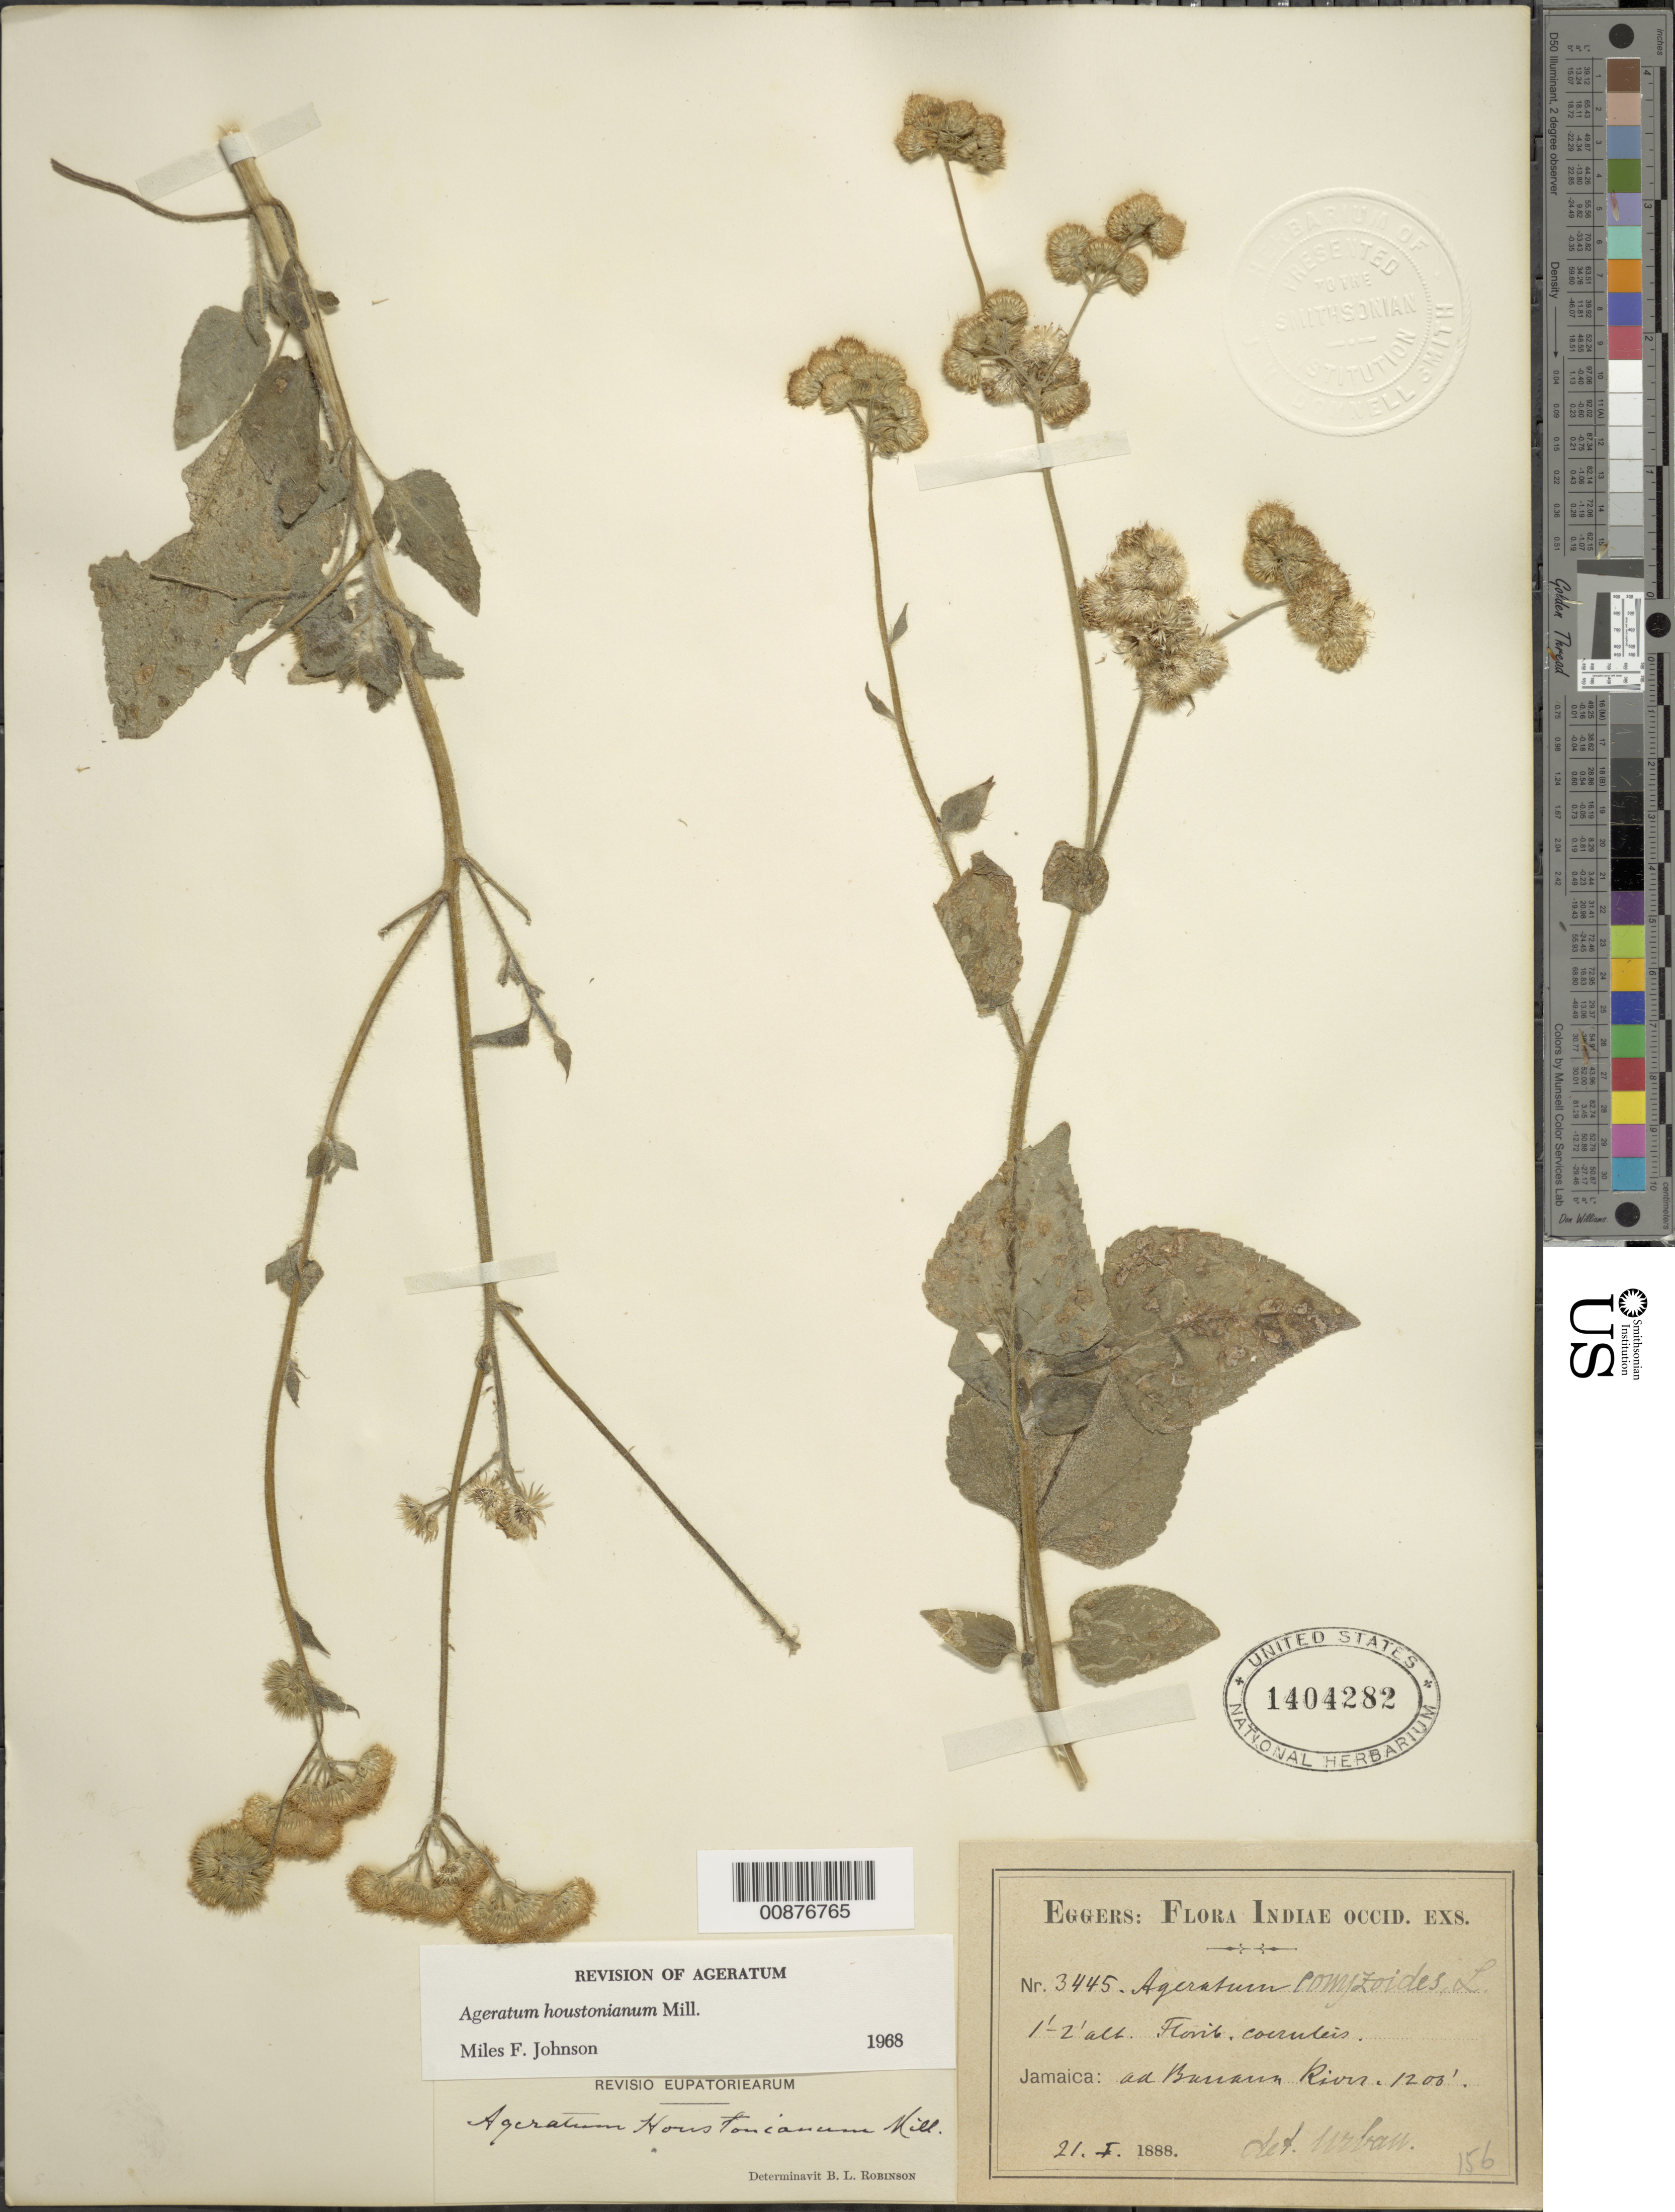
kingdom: Plantae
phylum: Tracheophyta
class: Magnoliopsida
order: Asterales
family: Asteraceae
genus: Ageratum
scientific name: Ageratum houstonianum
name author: Mill.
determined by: Robinson, B. L.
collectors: H. F. A. von Eggers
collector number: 3445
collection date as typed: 21 Jan 1888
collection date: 1888-01-21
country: Jamaica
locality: Ad Bunaun River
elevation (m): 366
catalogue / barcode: US 1404282